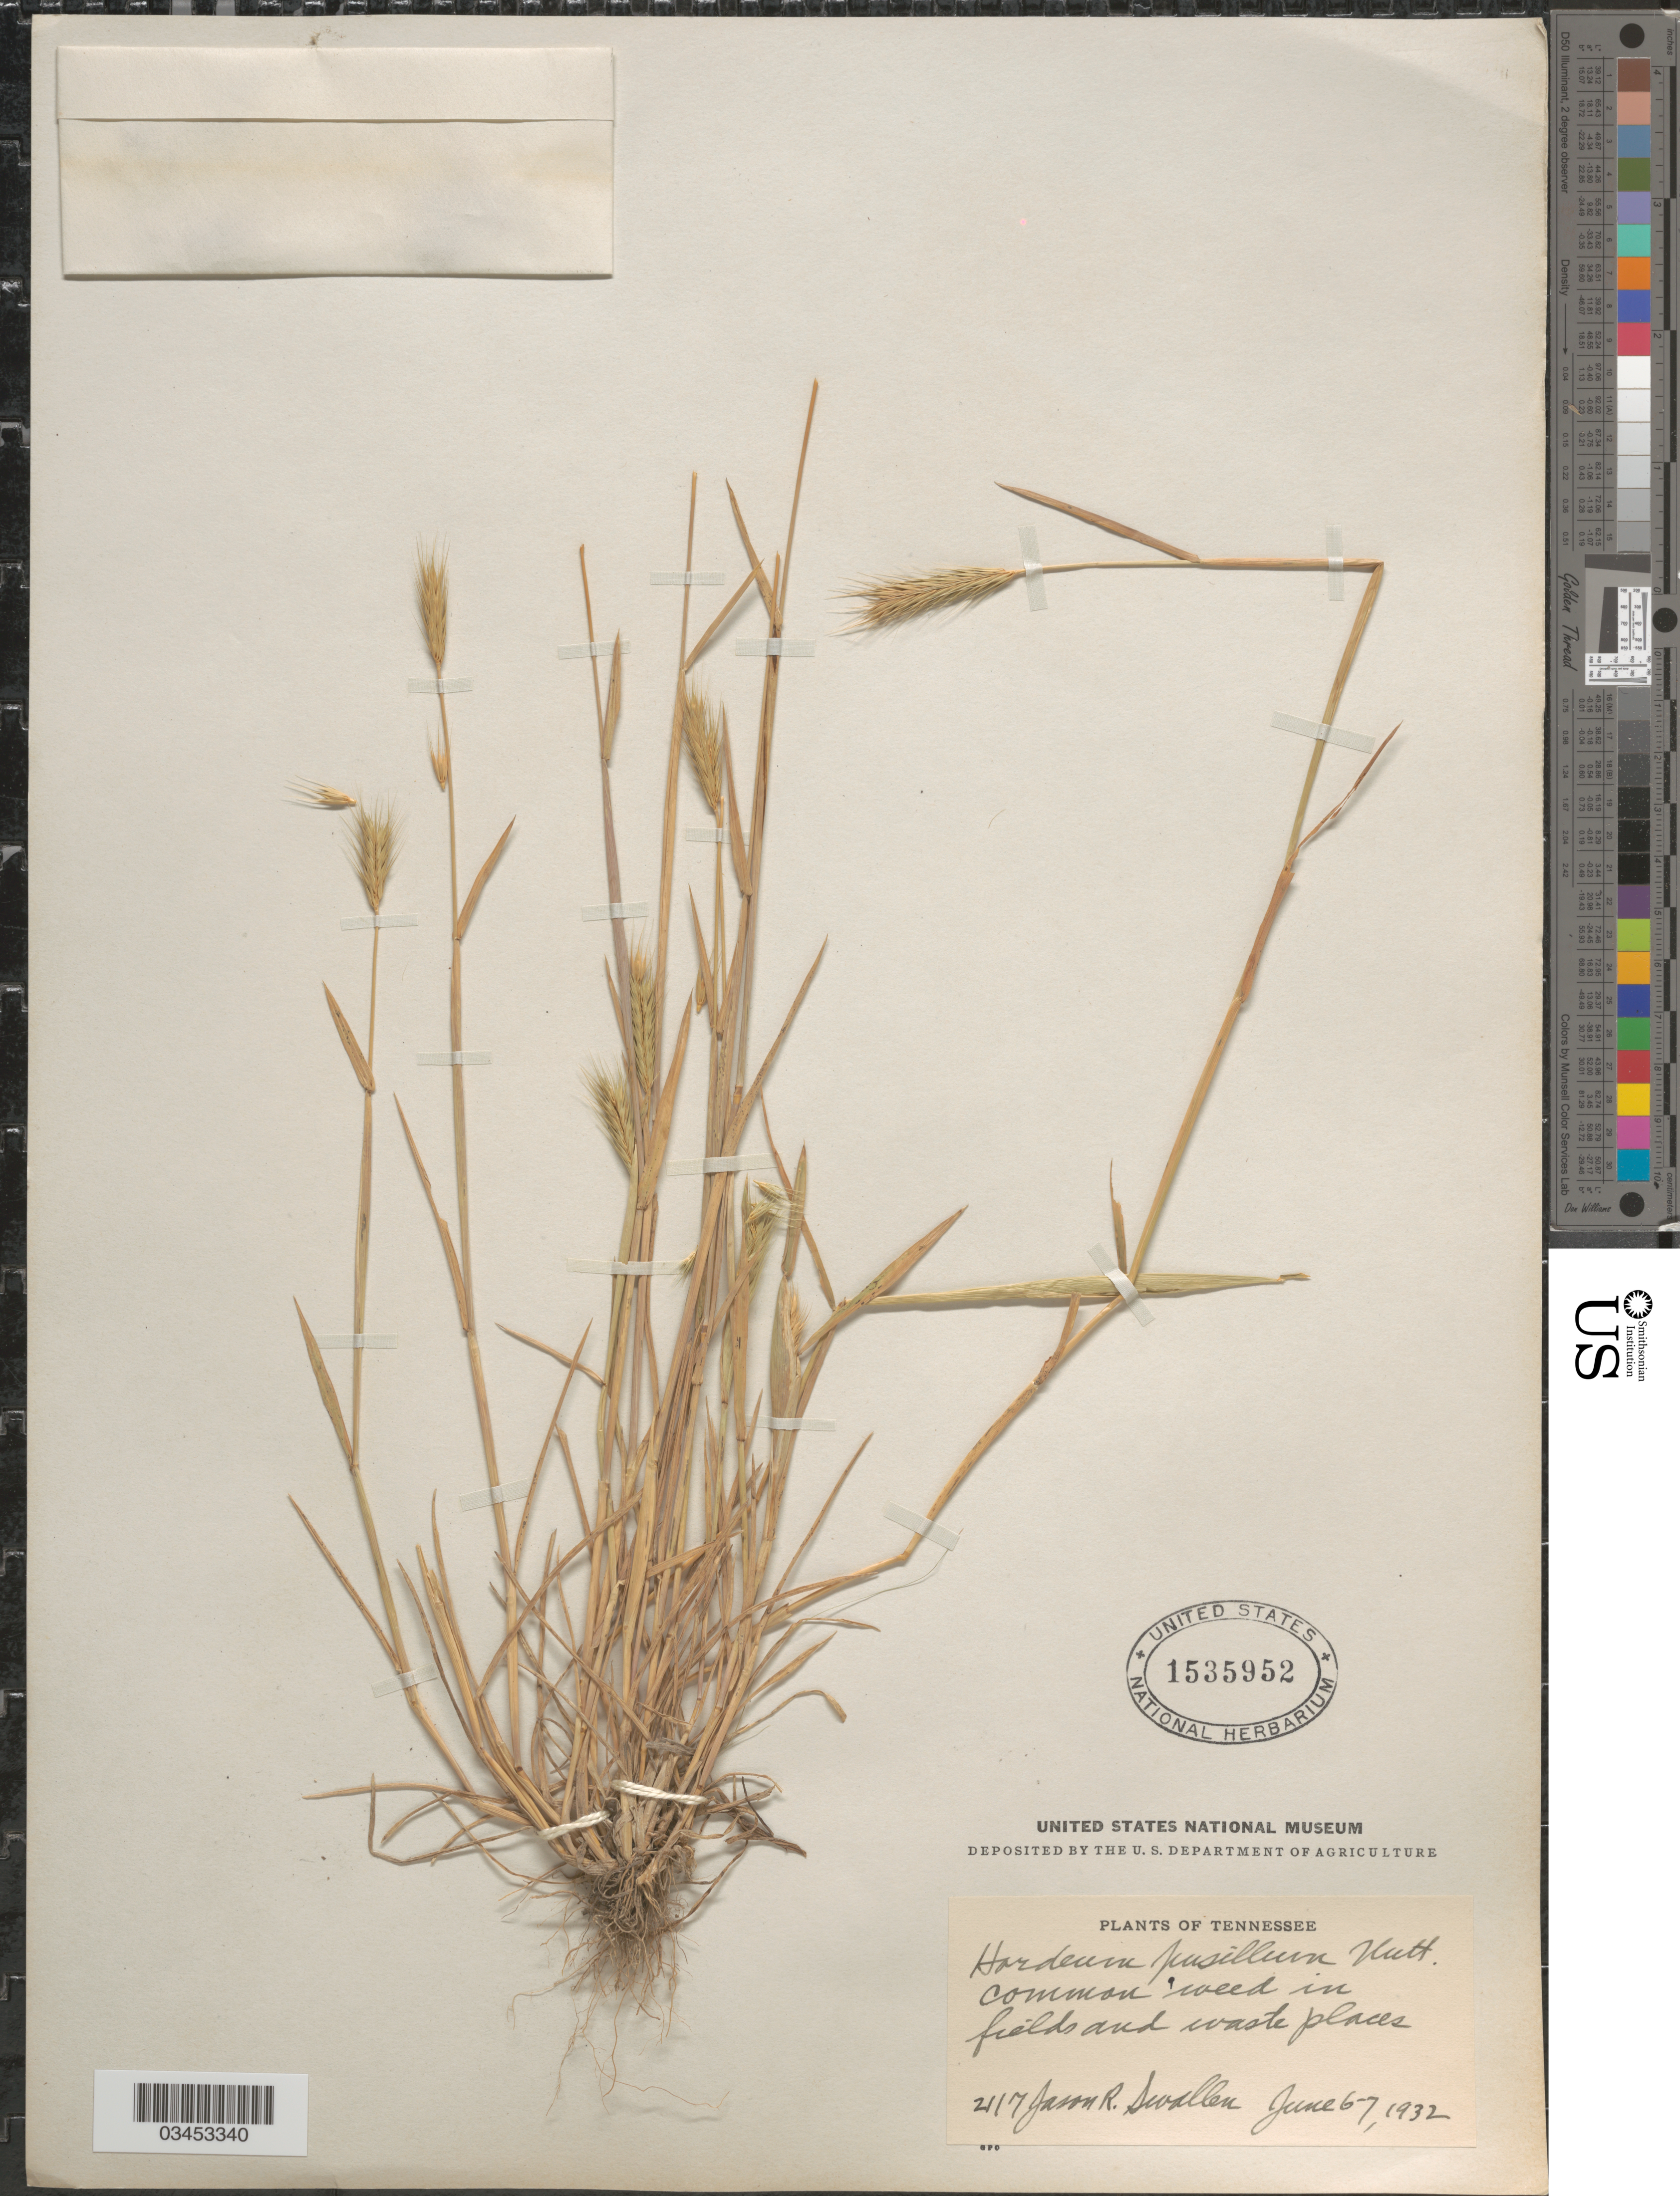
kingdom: Plantae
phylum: Tracheophyta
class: Liliopsida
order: Poales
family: Poaceae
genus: Hordeum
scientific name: Hordeum pusillum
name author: Nutt.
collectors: J. R. Swallen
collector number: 2117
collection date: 1932-06-06/1932-06-07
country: United States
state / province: Tennessee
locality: Common weed in fields and waste places.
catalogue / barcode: US 1535952